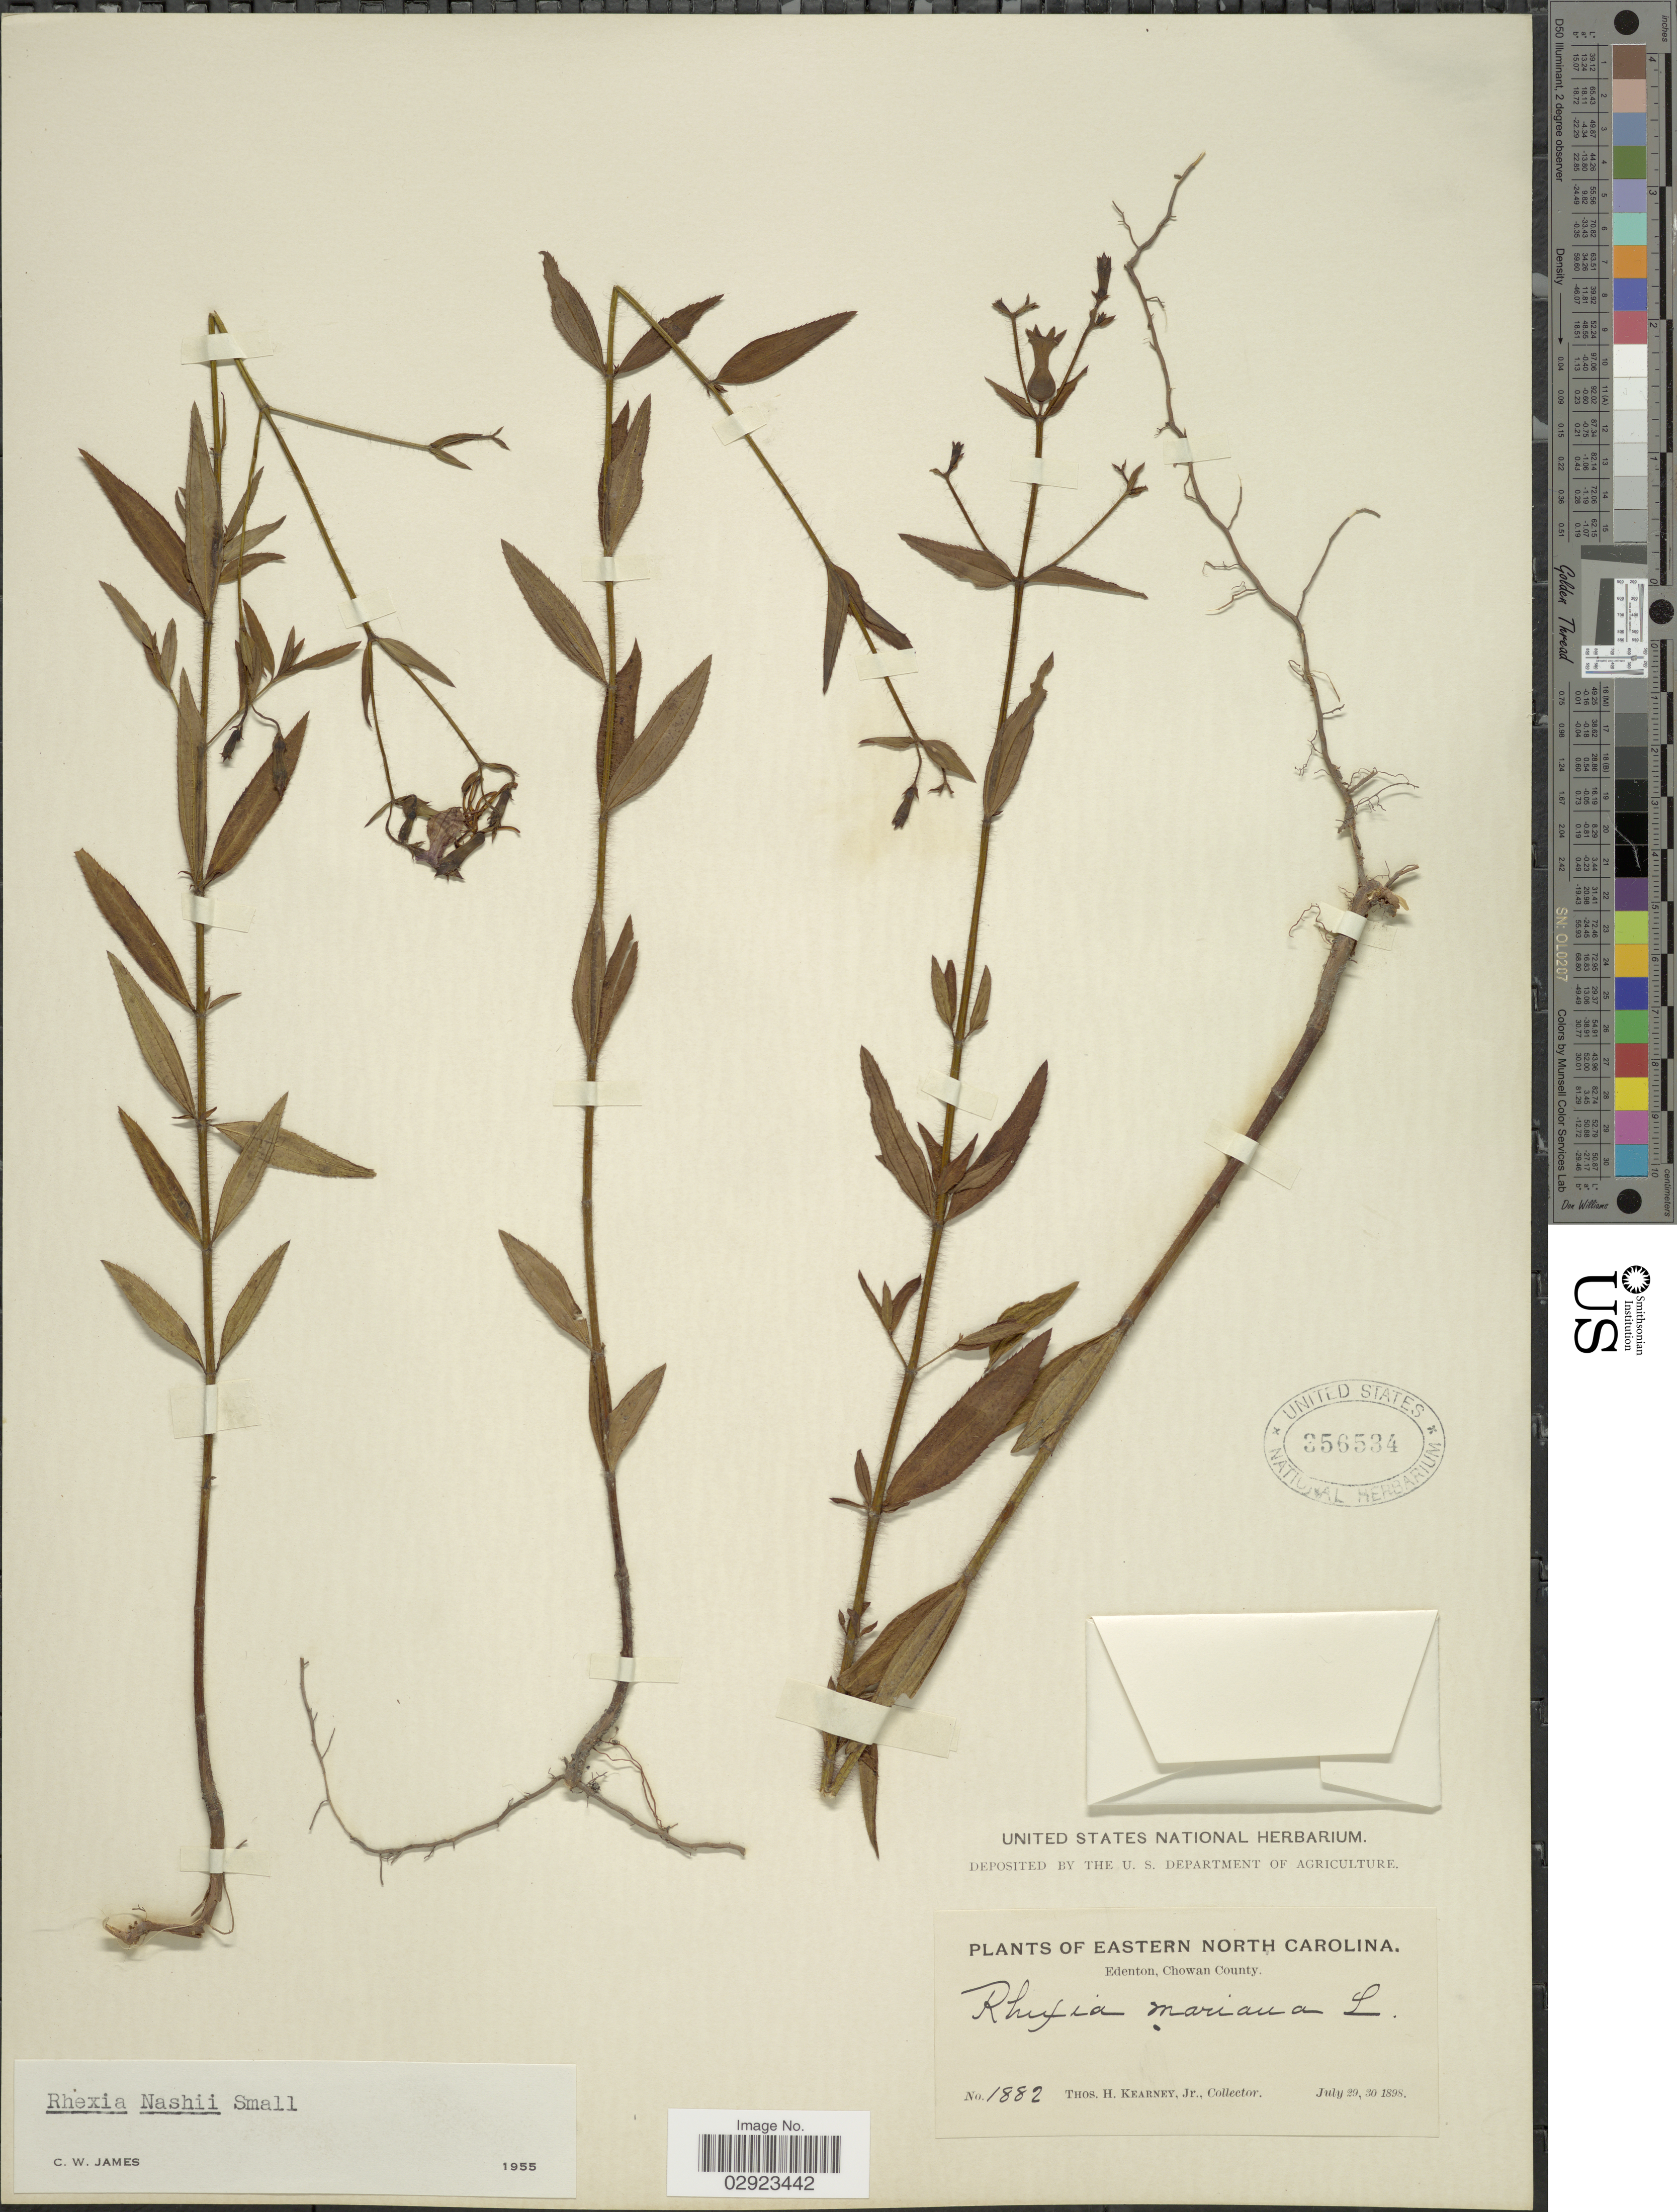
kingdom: Plantae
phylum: Tracheophyta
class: Magnoliopsida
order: Myrtales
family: Melastomataceae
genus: Rhexia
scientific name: Rhexia nashii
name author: Small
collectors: T. H. Kearney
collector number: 1882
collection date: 1898-07-29/1898-07-30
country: United States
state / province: North Carolina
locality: Eastern North Carolina, Edenton, Chowan County.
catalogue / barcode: US 356534